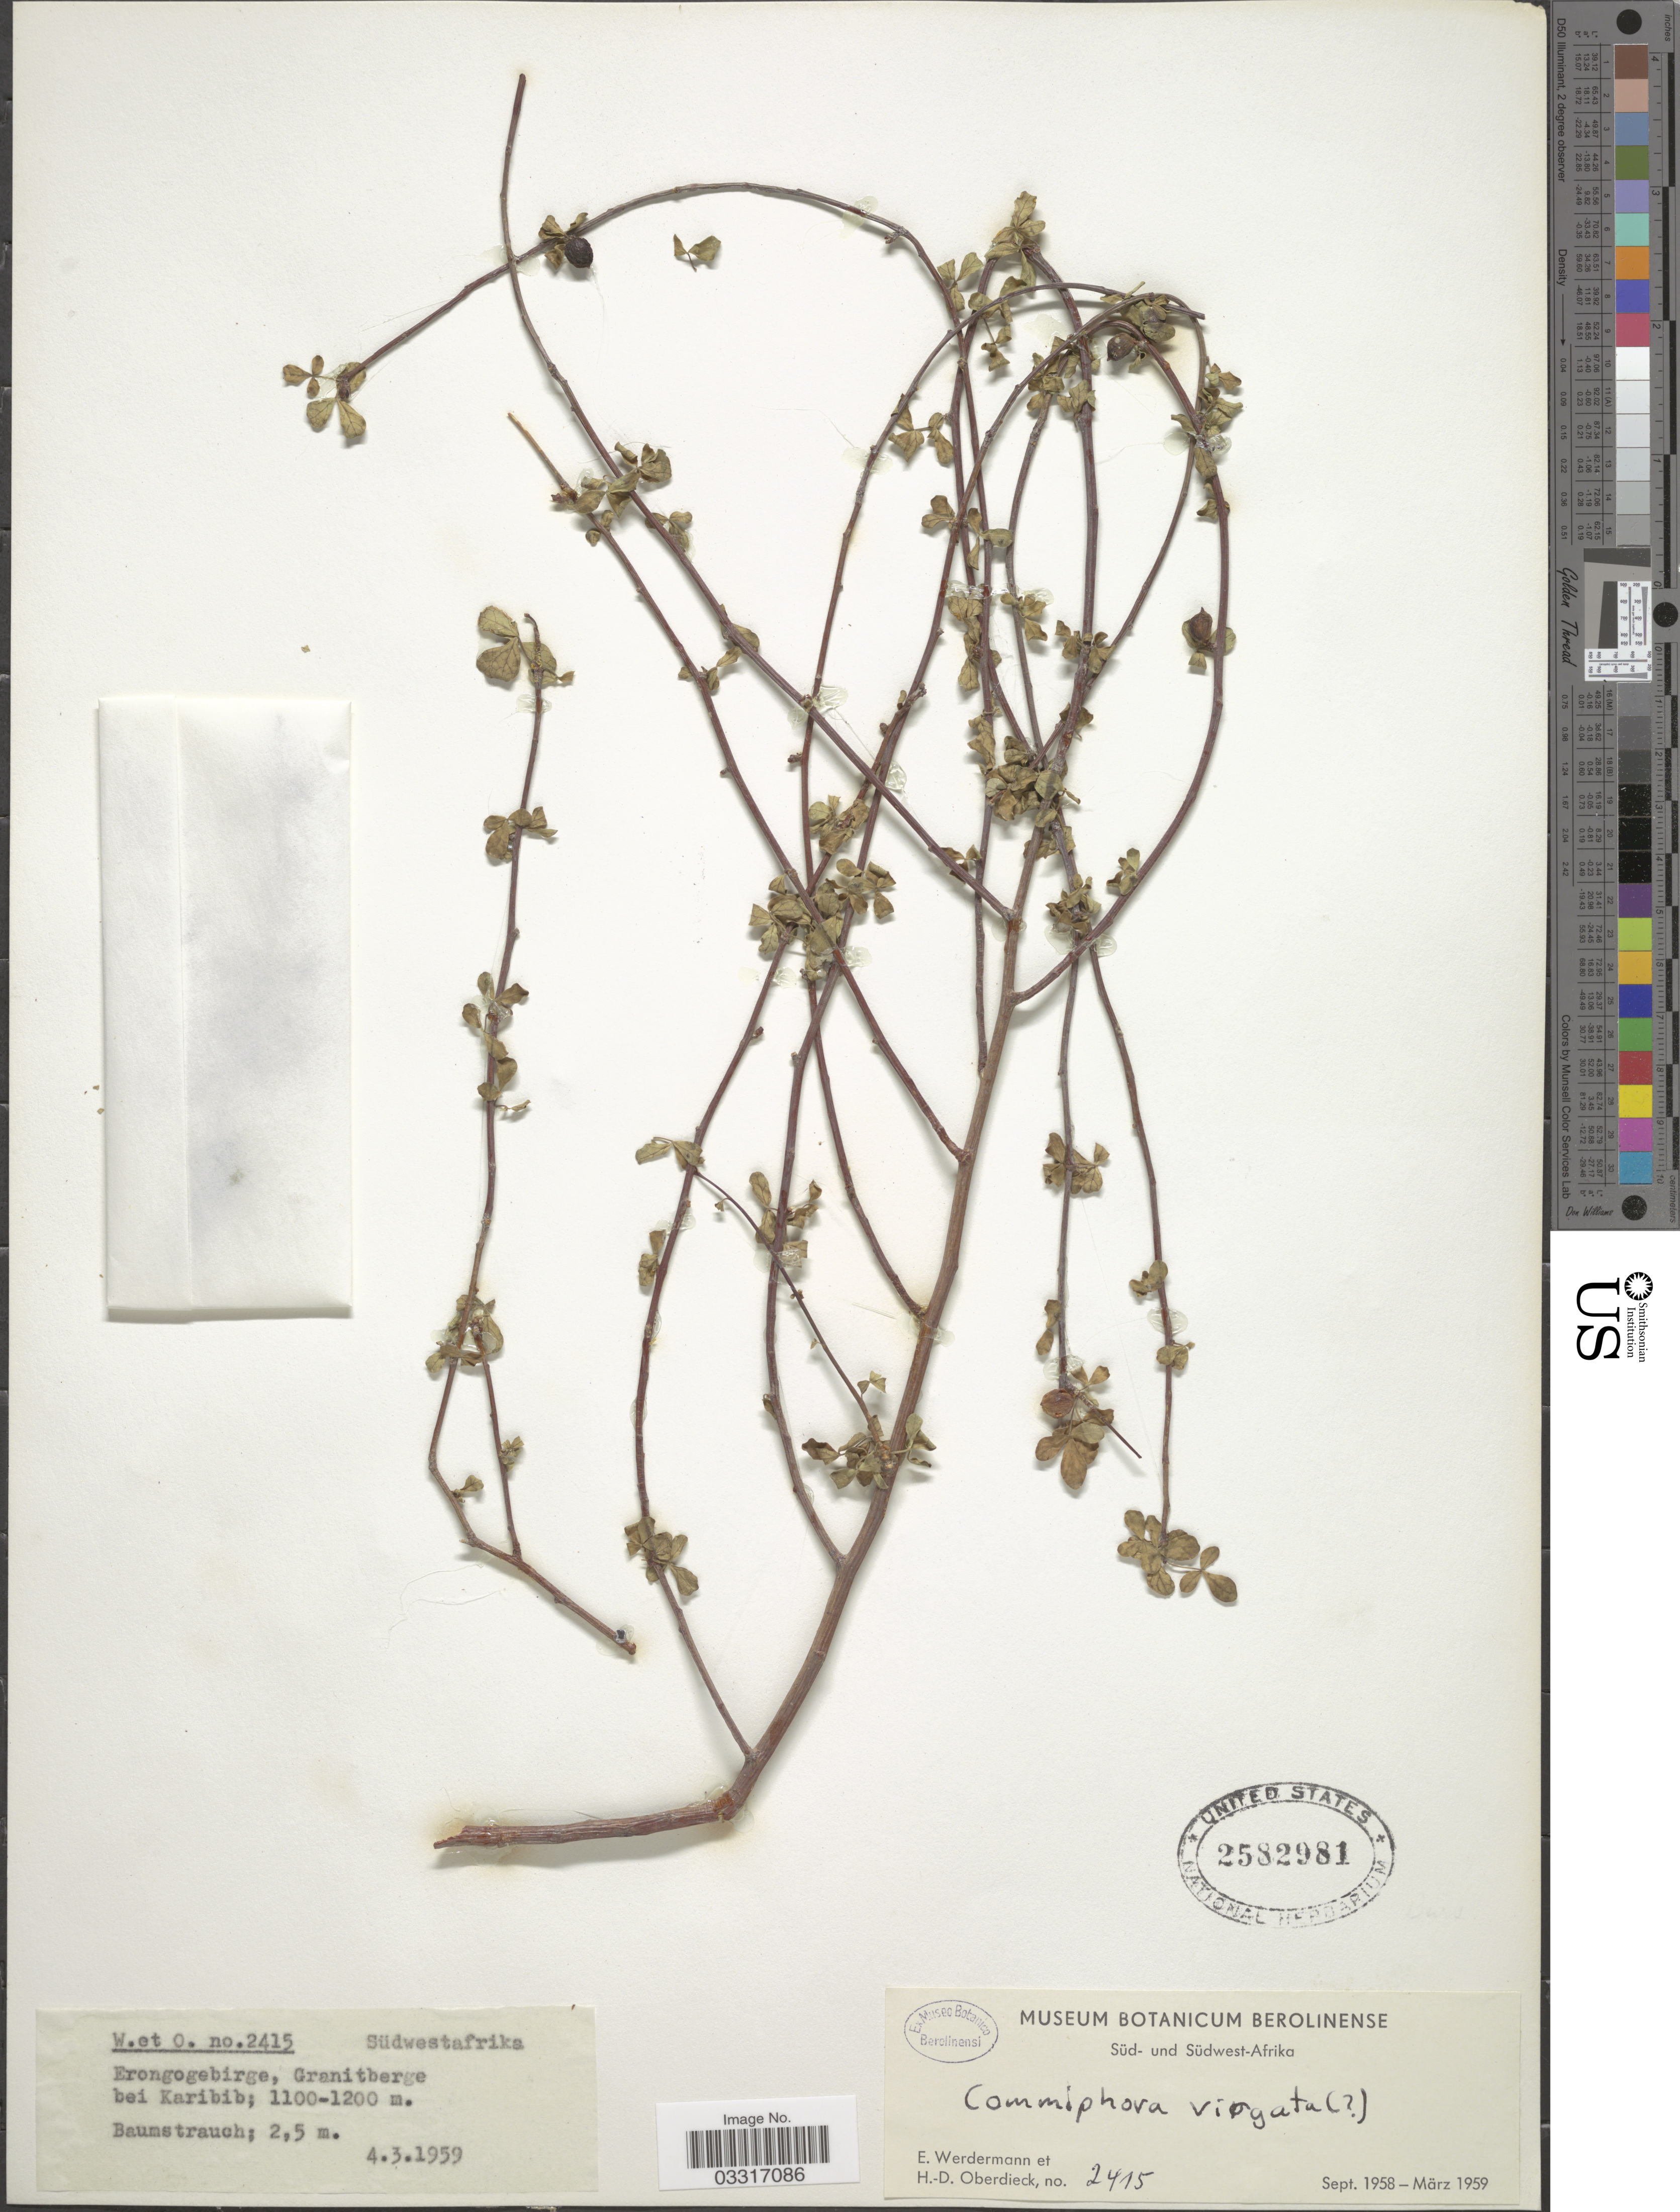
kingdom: Plantae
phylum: Tracheophyta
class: Magnoliopsida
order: Sapindales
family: Burseraceae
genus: Commiphora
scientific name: Commiphora virgata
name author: Engl.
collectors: E. Werdermann & H. Oberdieck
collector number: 2415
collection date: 1959-03-04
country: Namibia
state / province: Erongo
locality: Südwestafrika. Erongogebirge, Granitberge bei Karibib.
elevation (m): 1100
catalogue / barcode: US 2582981